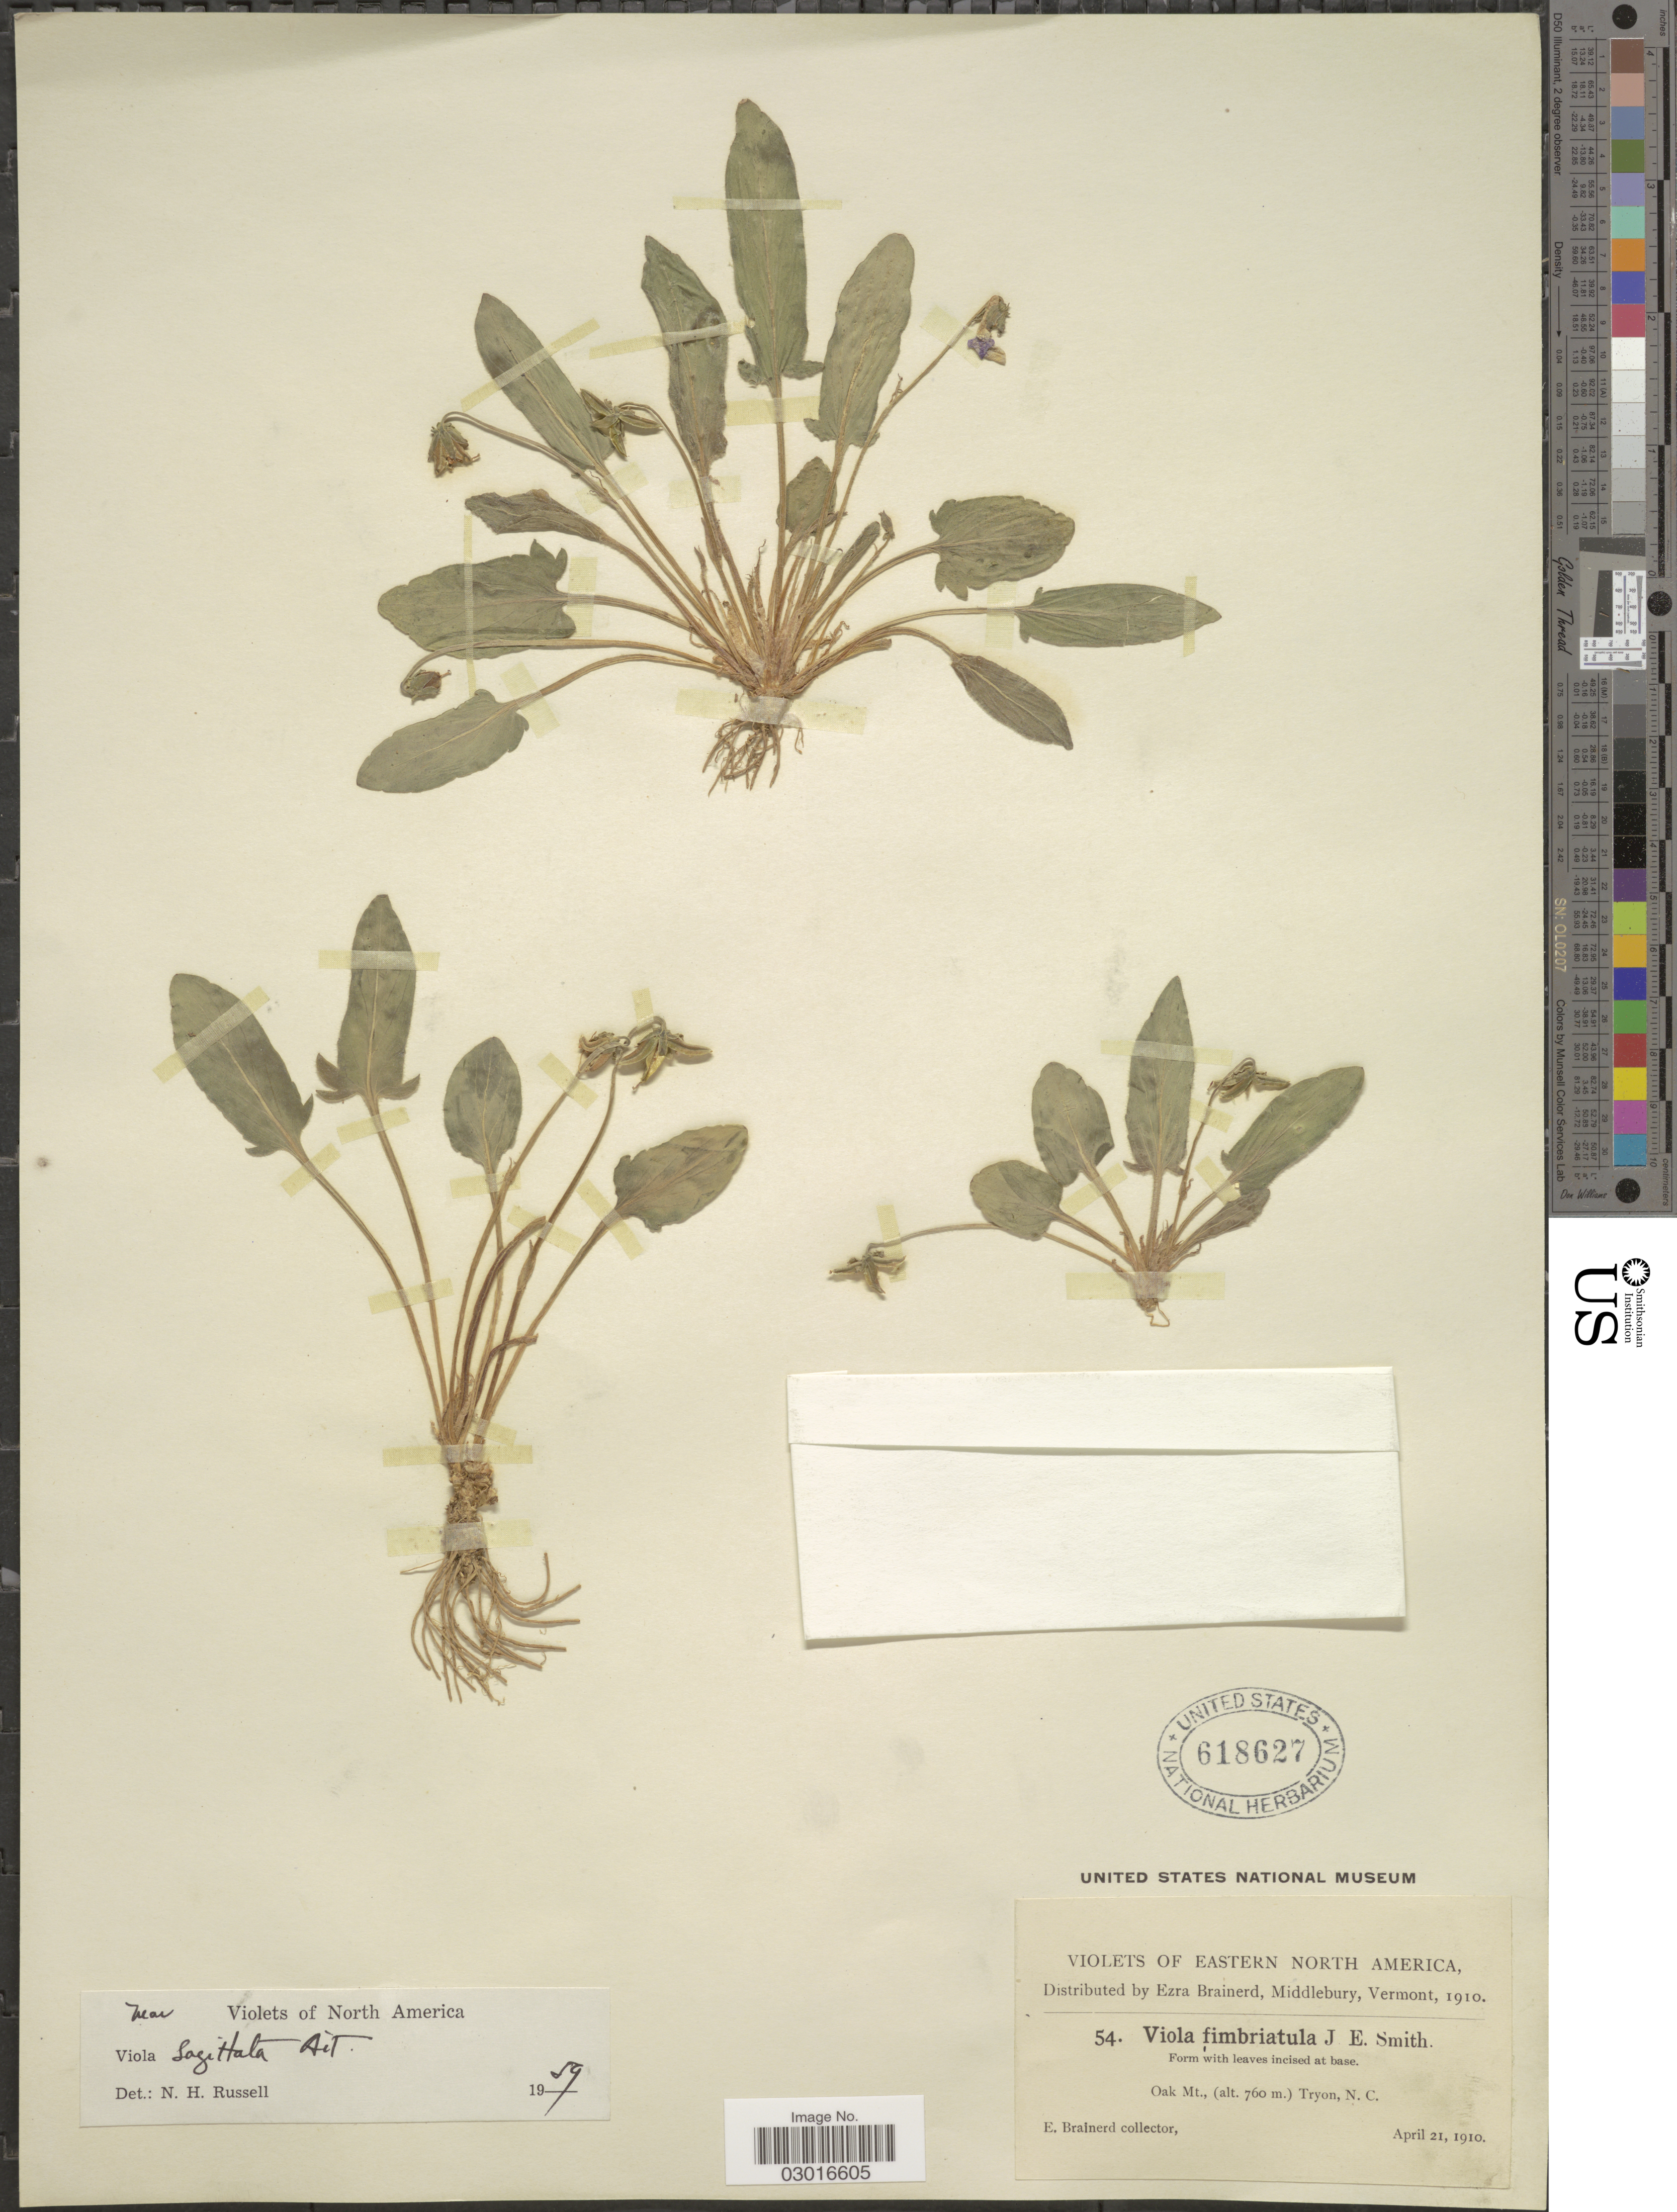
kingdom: Plantae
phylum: Tracheophyta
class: Magnoliopsida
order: Malpighiales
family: Violaceae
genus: Viola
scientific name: Viola sagittata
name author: Aiton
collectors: E. Brainerd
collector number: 54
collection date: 1910-04-21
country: United States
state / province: North Carolina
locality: Eastern North America. Oak Mt., Tryon.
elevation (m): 760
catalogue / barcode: US 618627